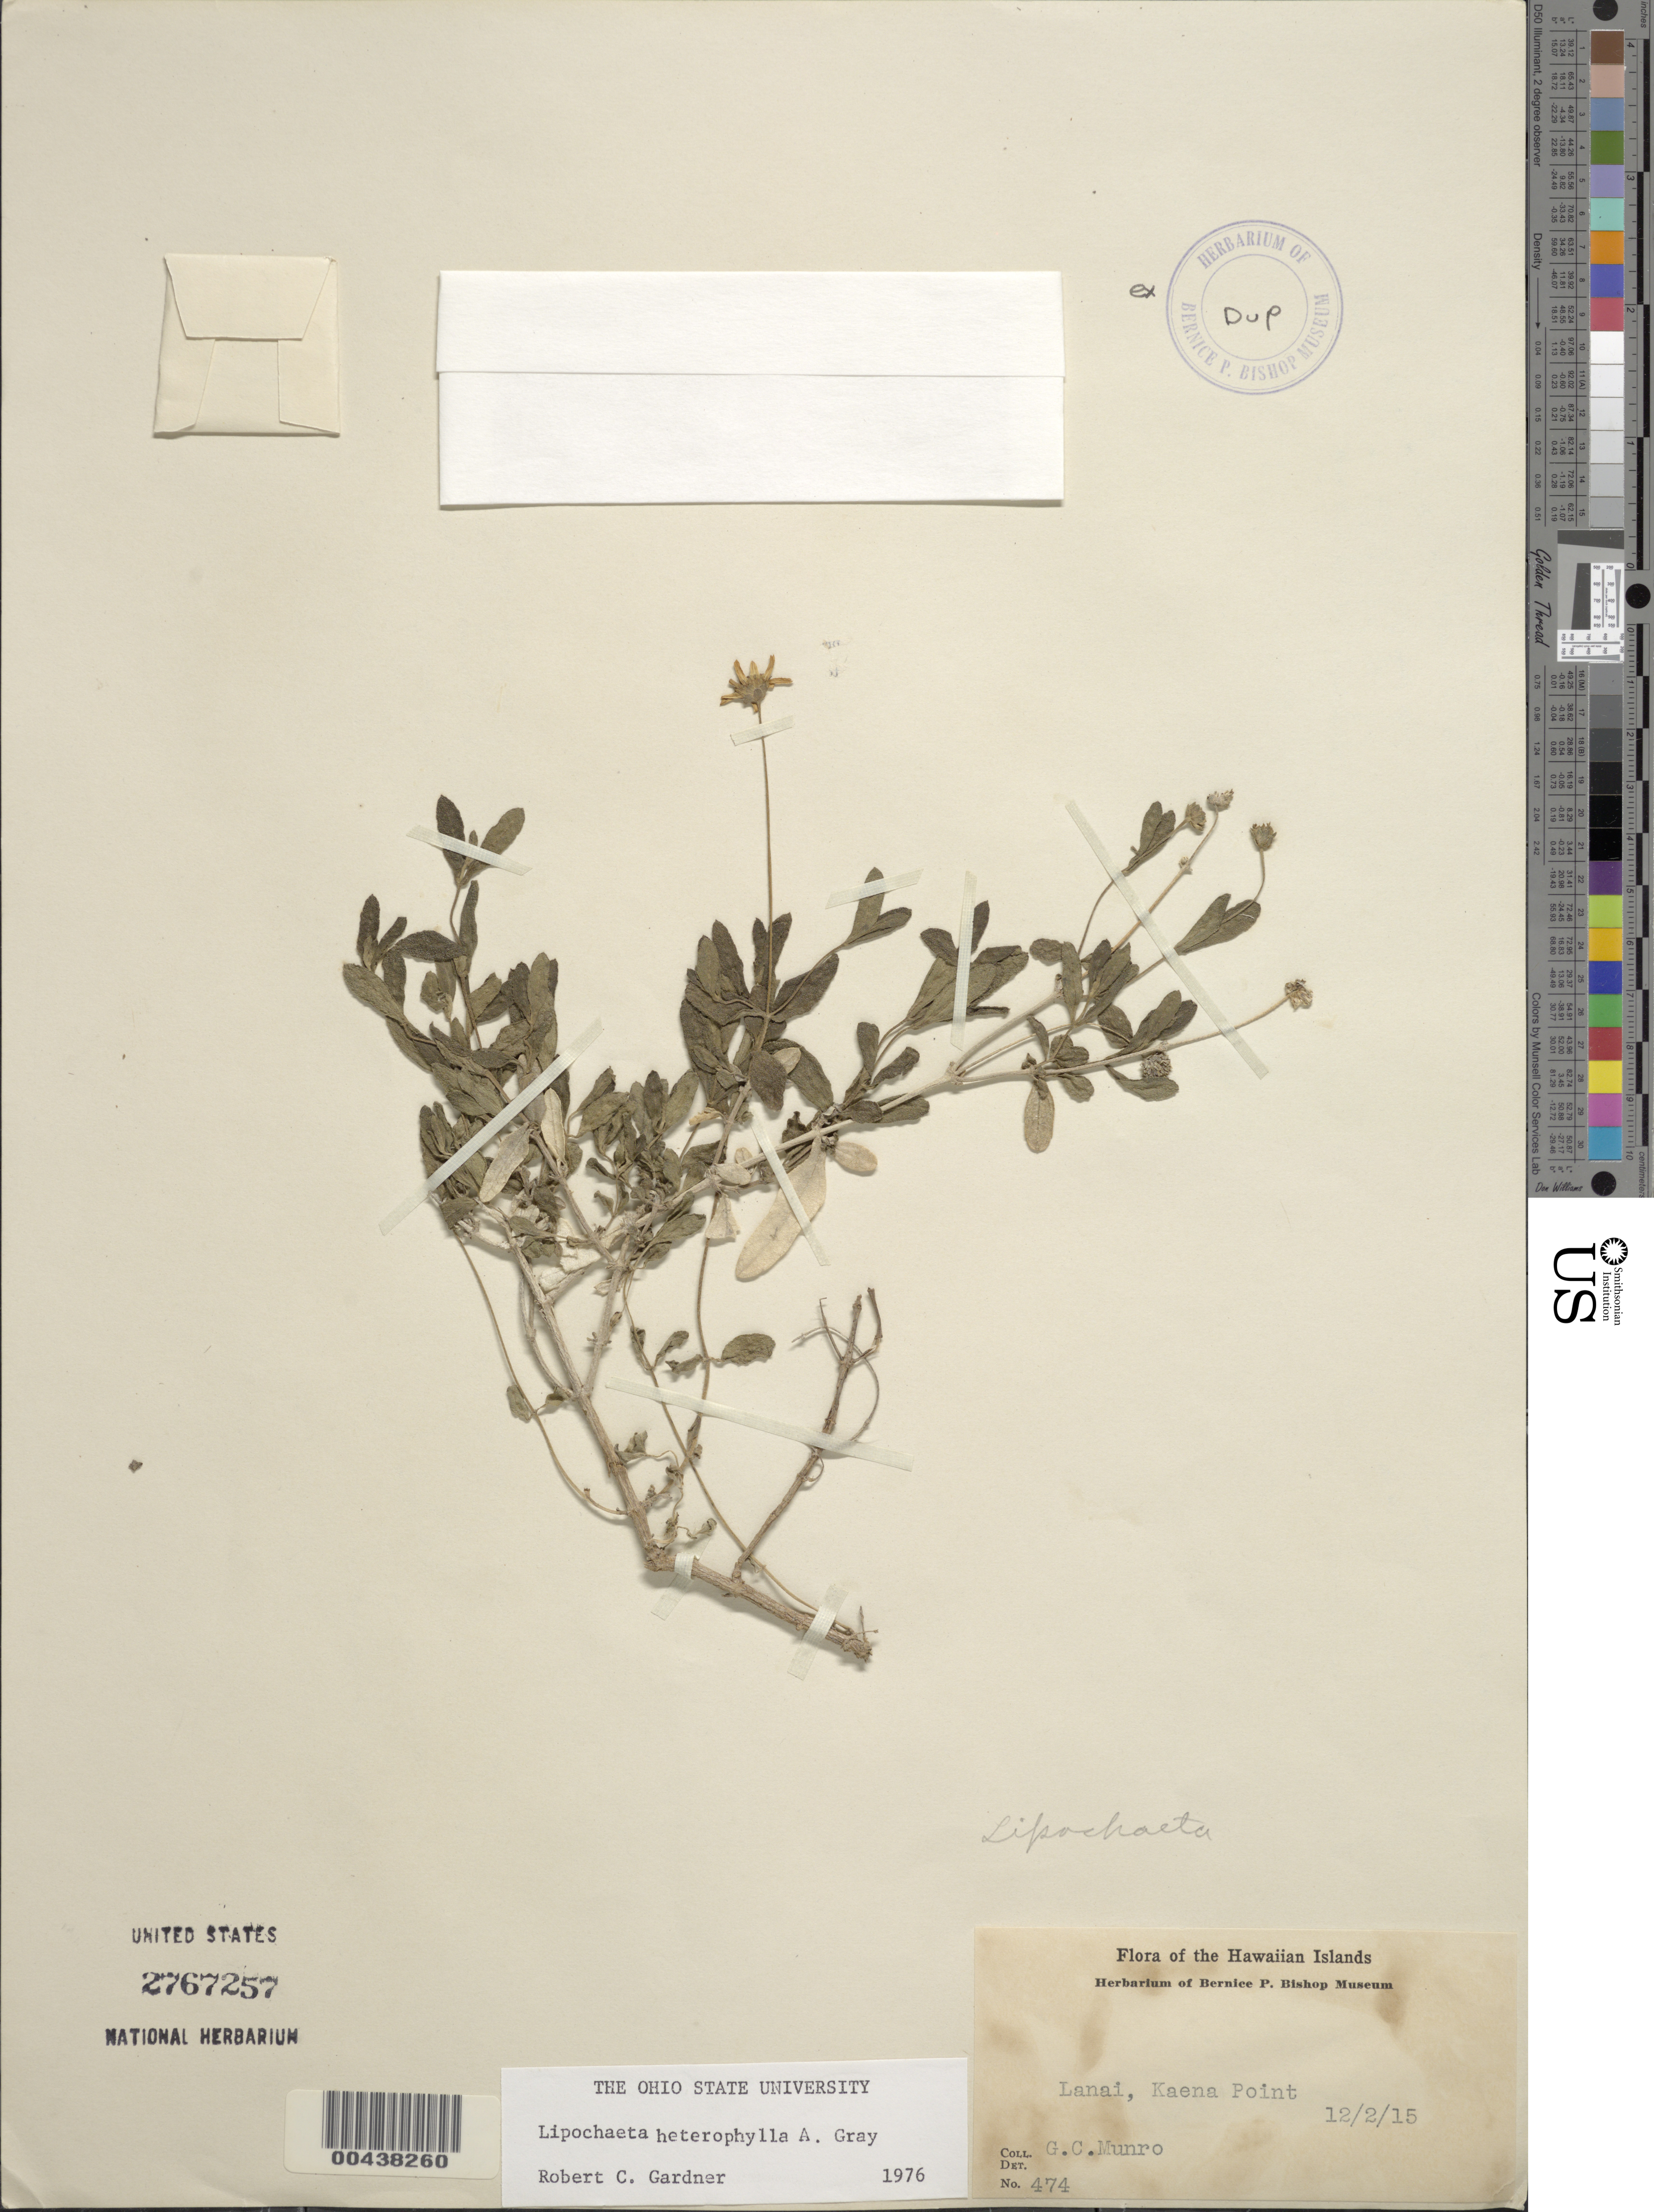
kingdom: Plantae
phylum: Tracheophyta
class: Magnoliopsida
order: Asterales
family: Asteraceae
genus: Lipochaeta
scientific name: Lipochaeta heterophylla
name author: A. Gray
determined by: Gardner, R. C.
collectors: G. C. Munro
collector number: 474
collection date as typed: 12/2/15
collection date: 1915-02-12/1915-12-02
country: United States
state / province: Hawaii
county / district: Maui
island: Lana'i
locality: Kaena Point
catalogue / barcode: US 2767257